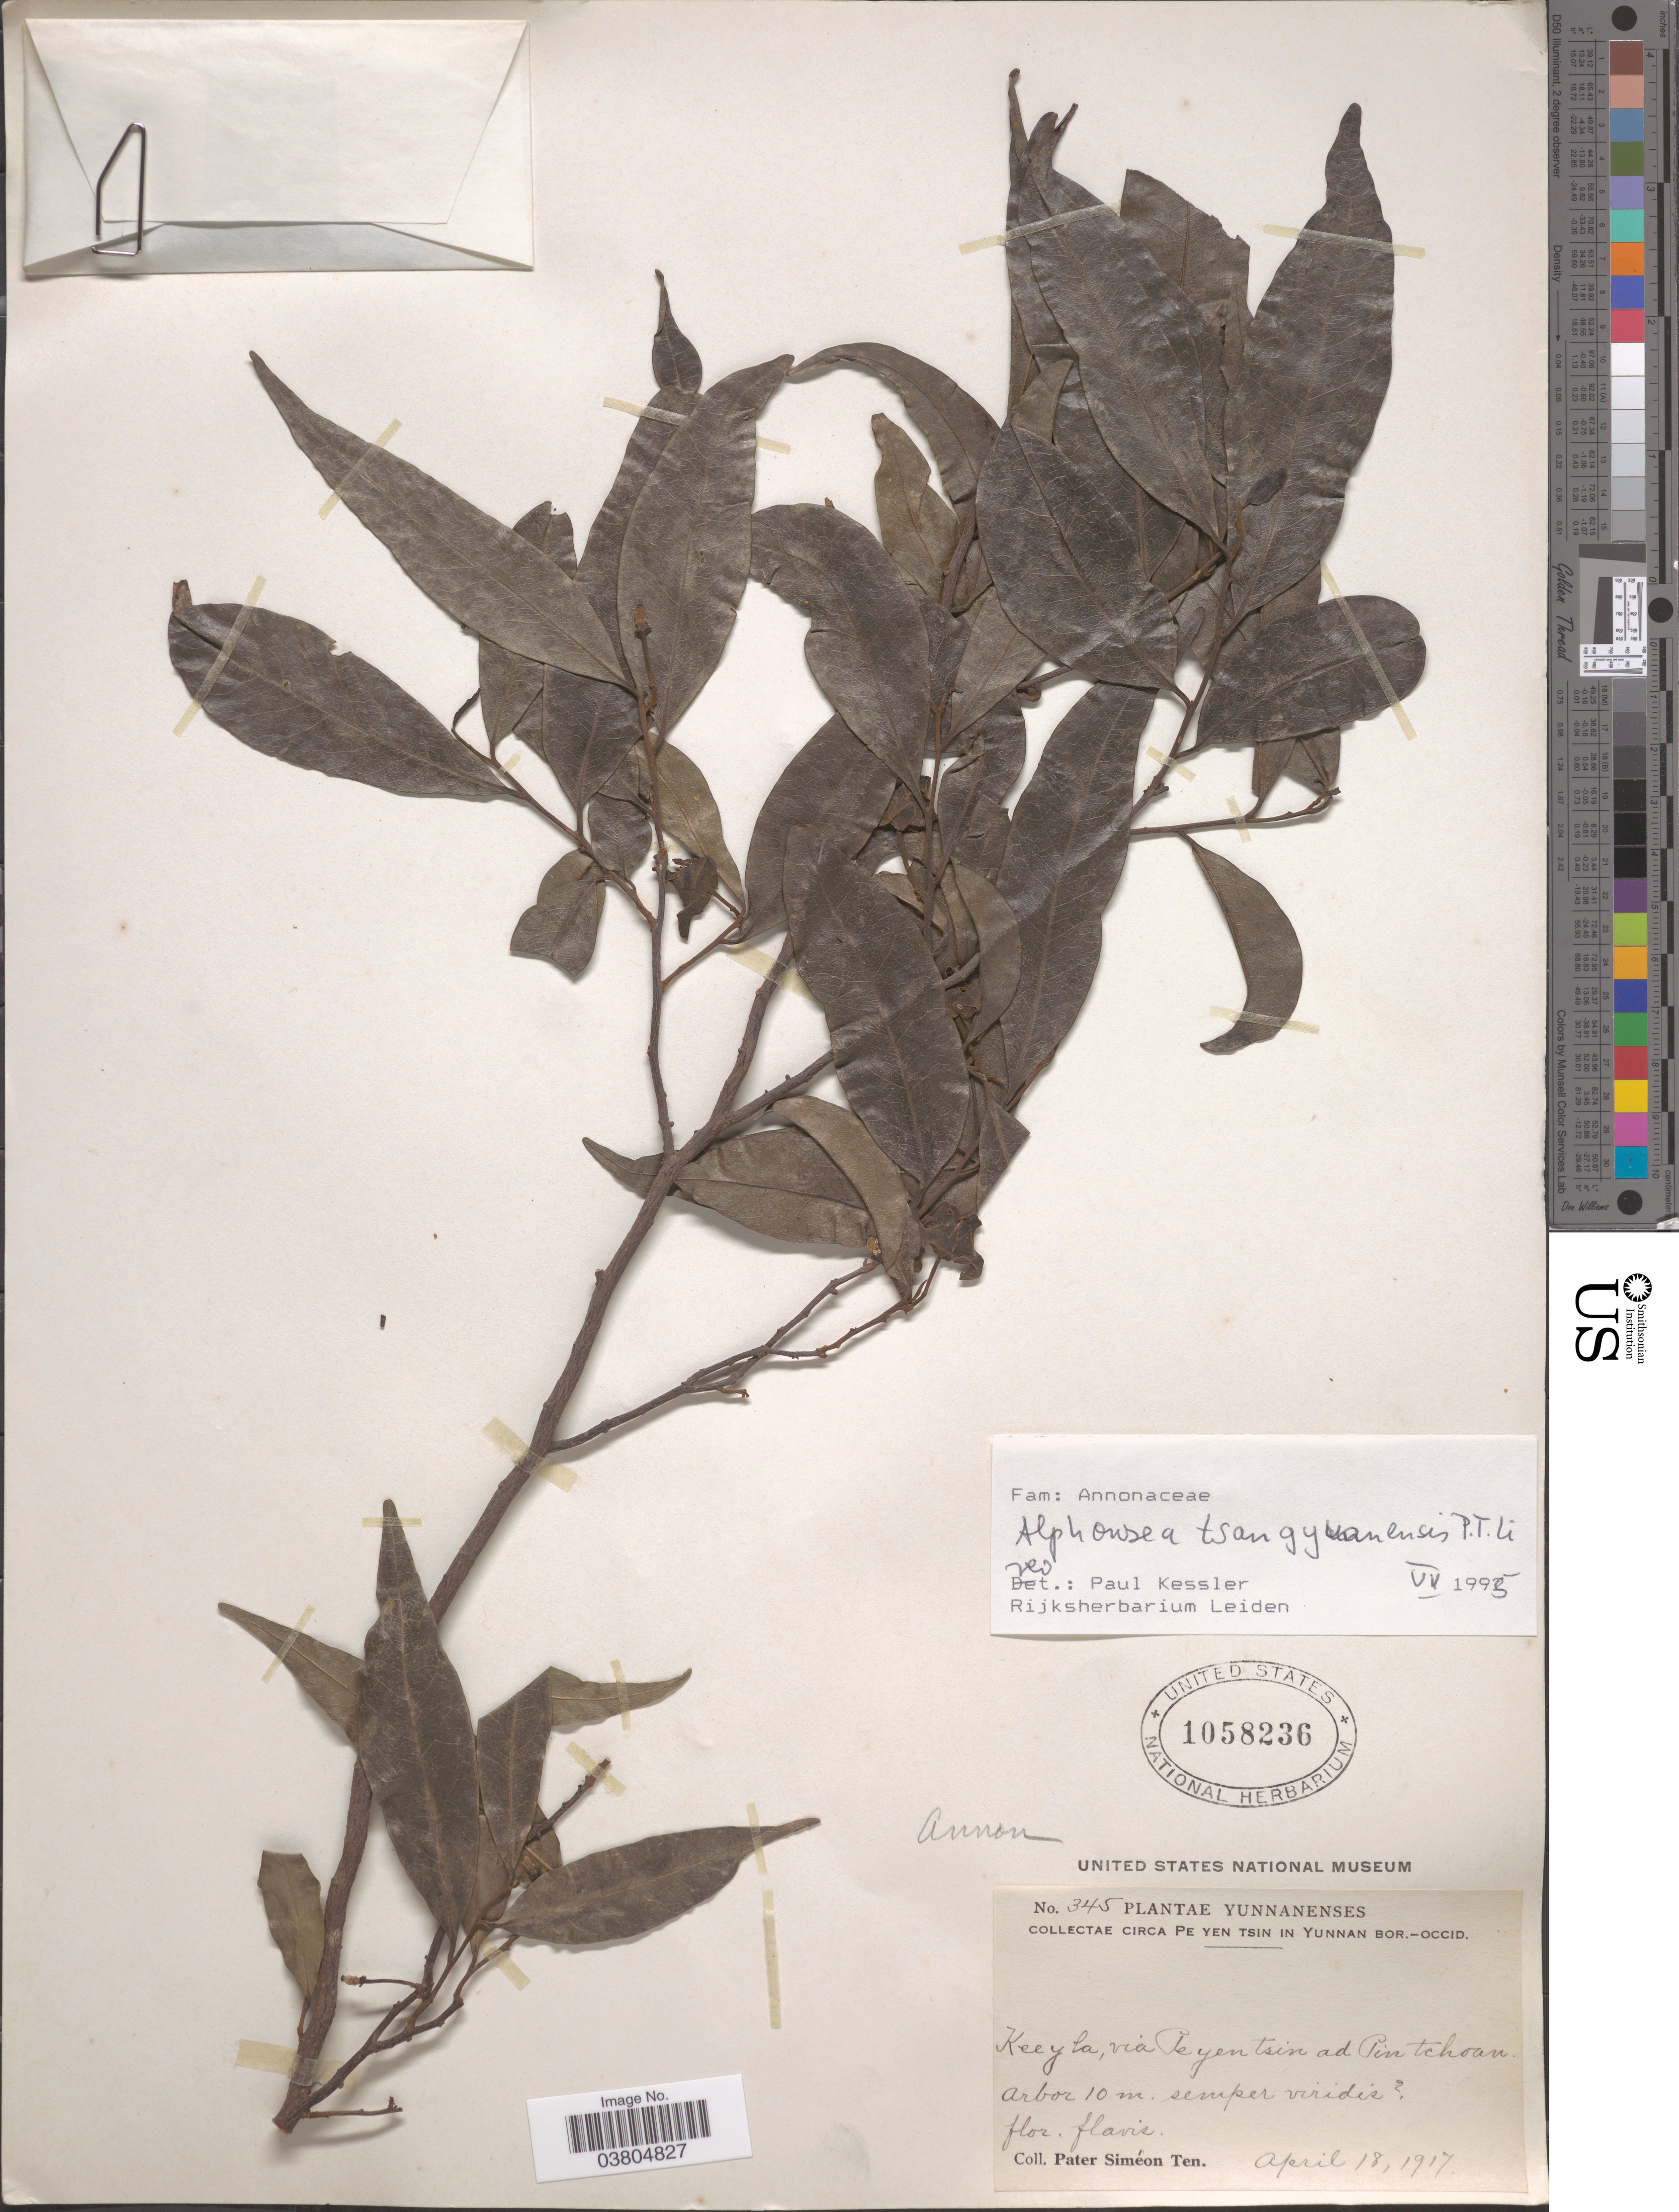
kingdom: Plantae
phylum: Tracheophyta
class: Magnoliopsida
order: Magnoliales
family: Annonaceae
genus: Alphonsea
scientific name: Alphonsea tonquinensis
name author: A. DC.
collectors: P. S. Ten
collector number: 345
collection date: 1917-04-18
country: China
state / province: Yunnan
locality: Circa Pe Yen Tsin in Yunnan Bor.-Occid. Keeyla, via Peyen tsin ad Pin tchoan.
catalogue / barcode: US 1058236